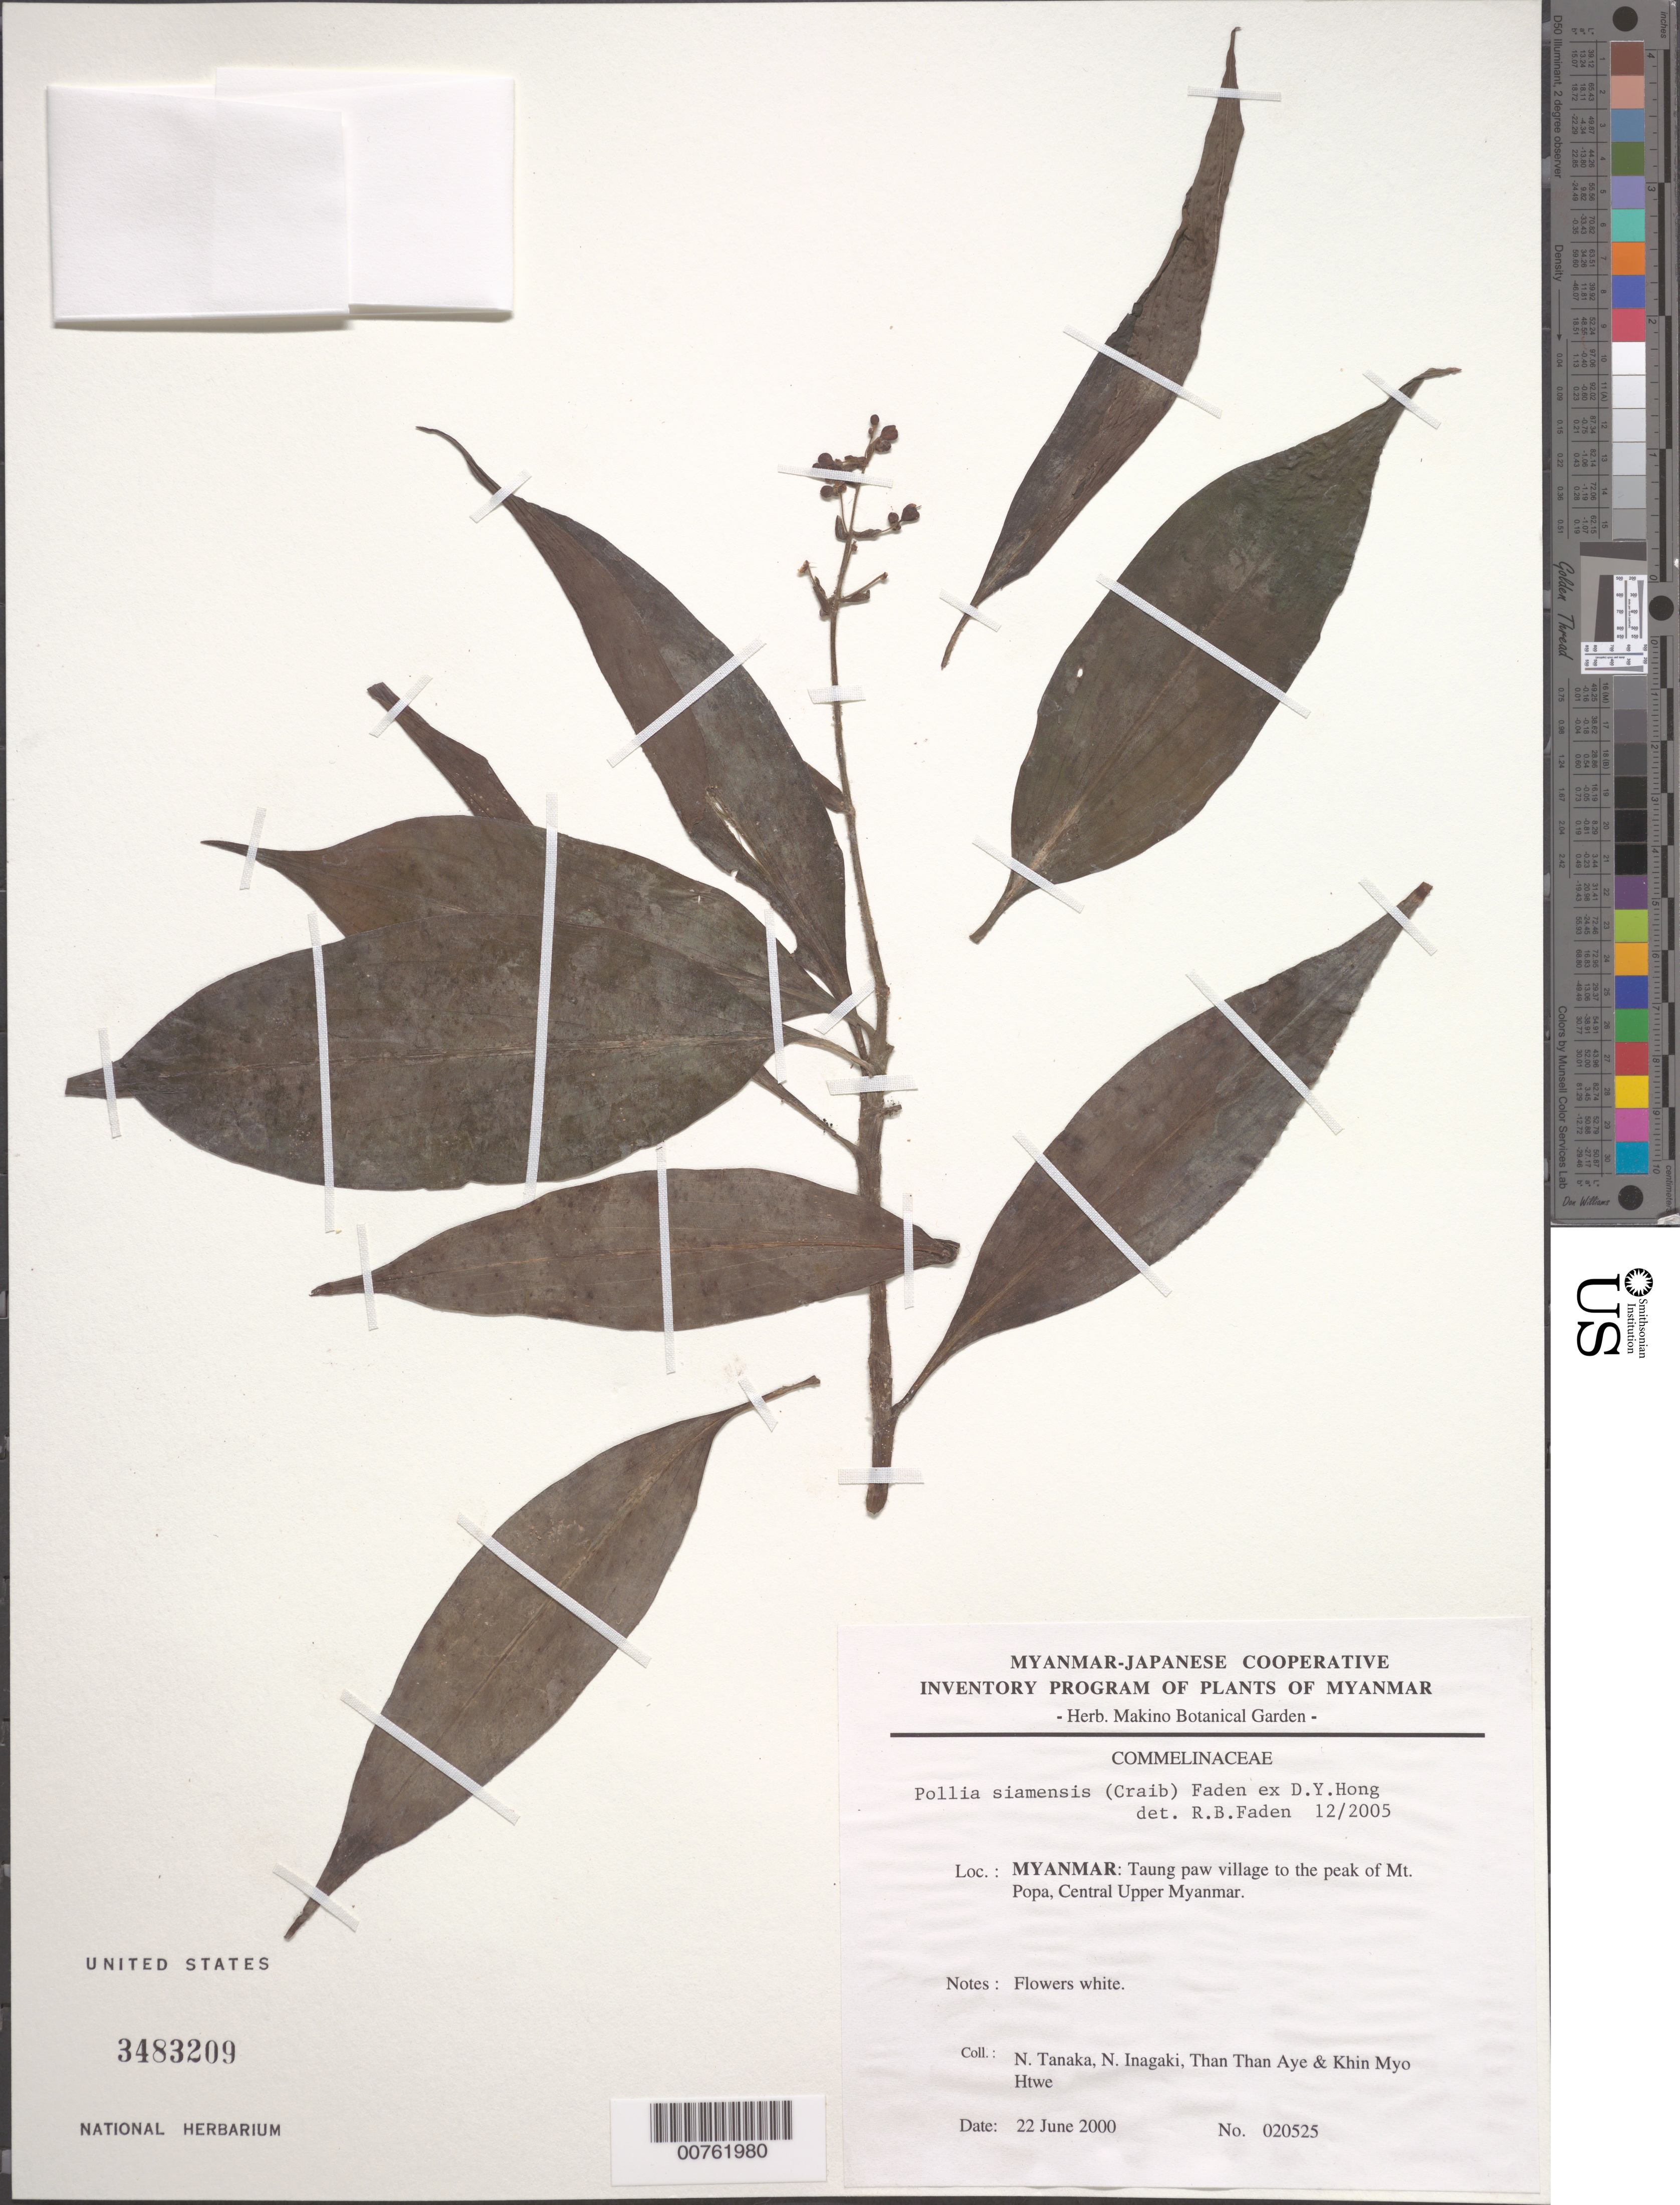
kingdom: Plantae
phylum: Tracheophyta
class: Liliopsida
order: Commelinales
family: Commelinaceae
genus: Pollia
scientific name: Pollia siamensis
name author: (Craib) Faden in D.Y. Hong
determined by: Faden, Robert B., (US), Smithsonian Institution - National Museum of Natural History (UNITED STATES)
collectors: N. Tanaka et al.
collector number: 20525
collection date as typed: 22 Jun 2000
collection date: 2000-06-22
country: Myanmar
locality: Taung paw village to the peak of Mt. Popa, Central Upper Myanmar.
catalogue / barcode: US 3483209